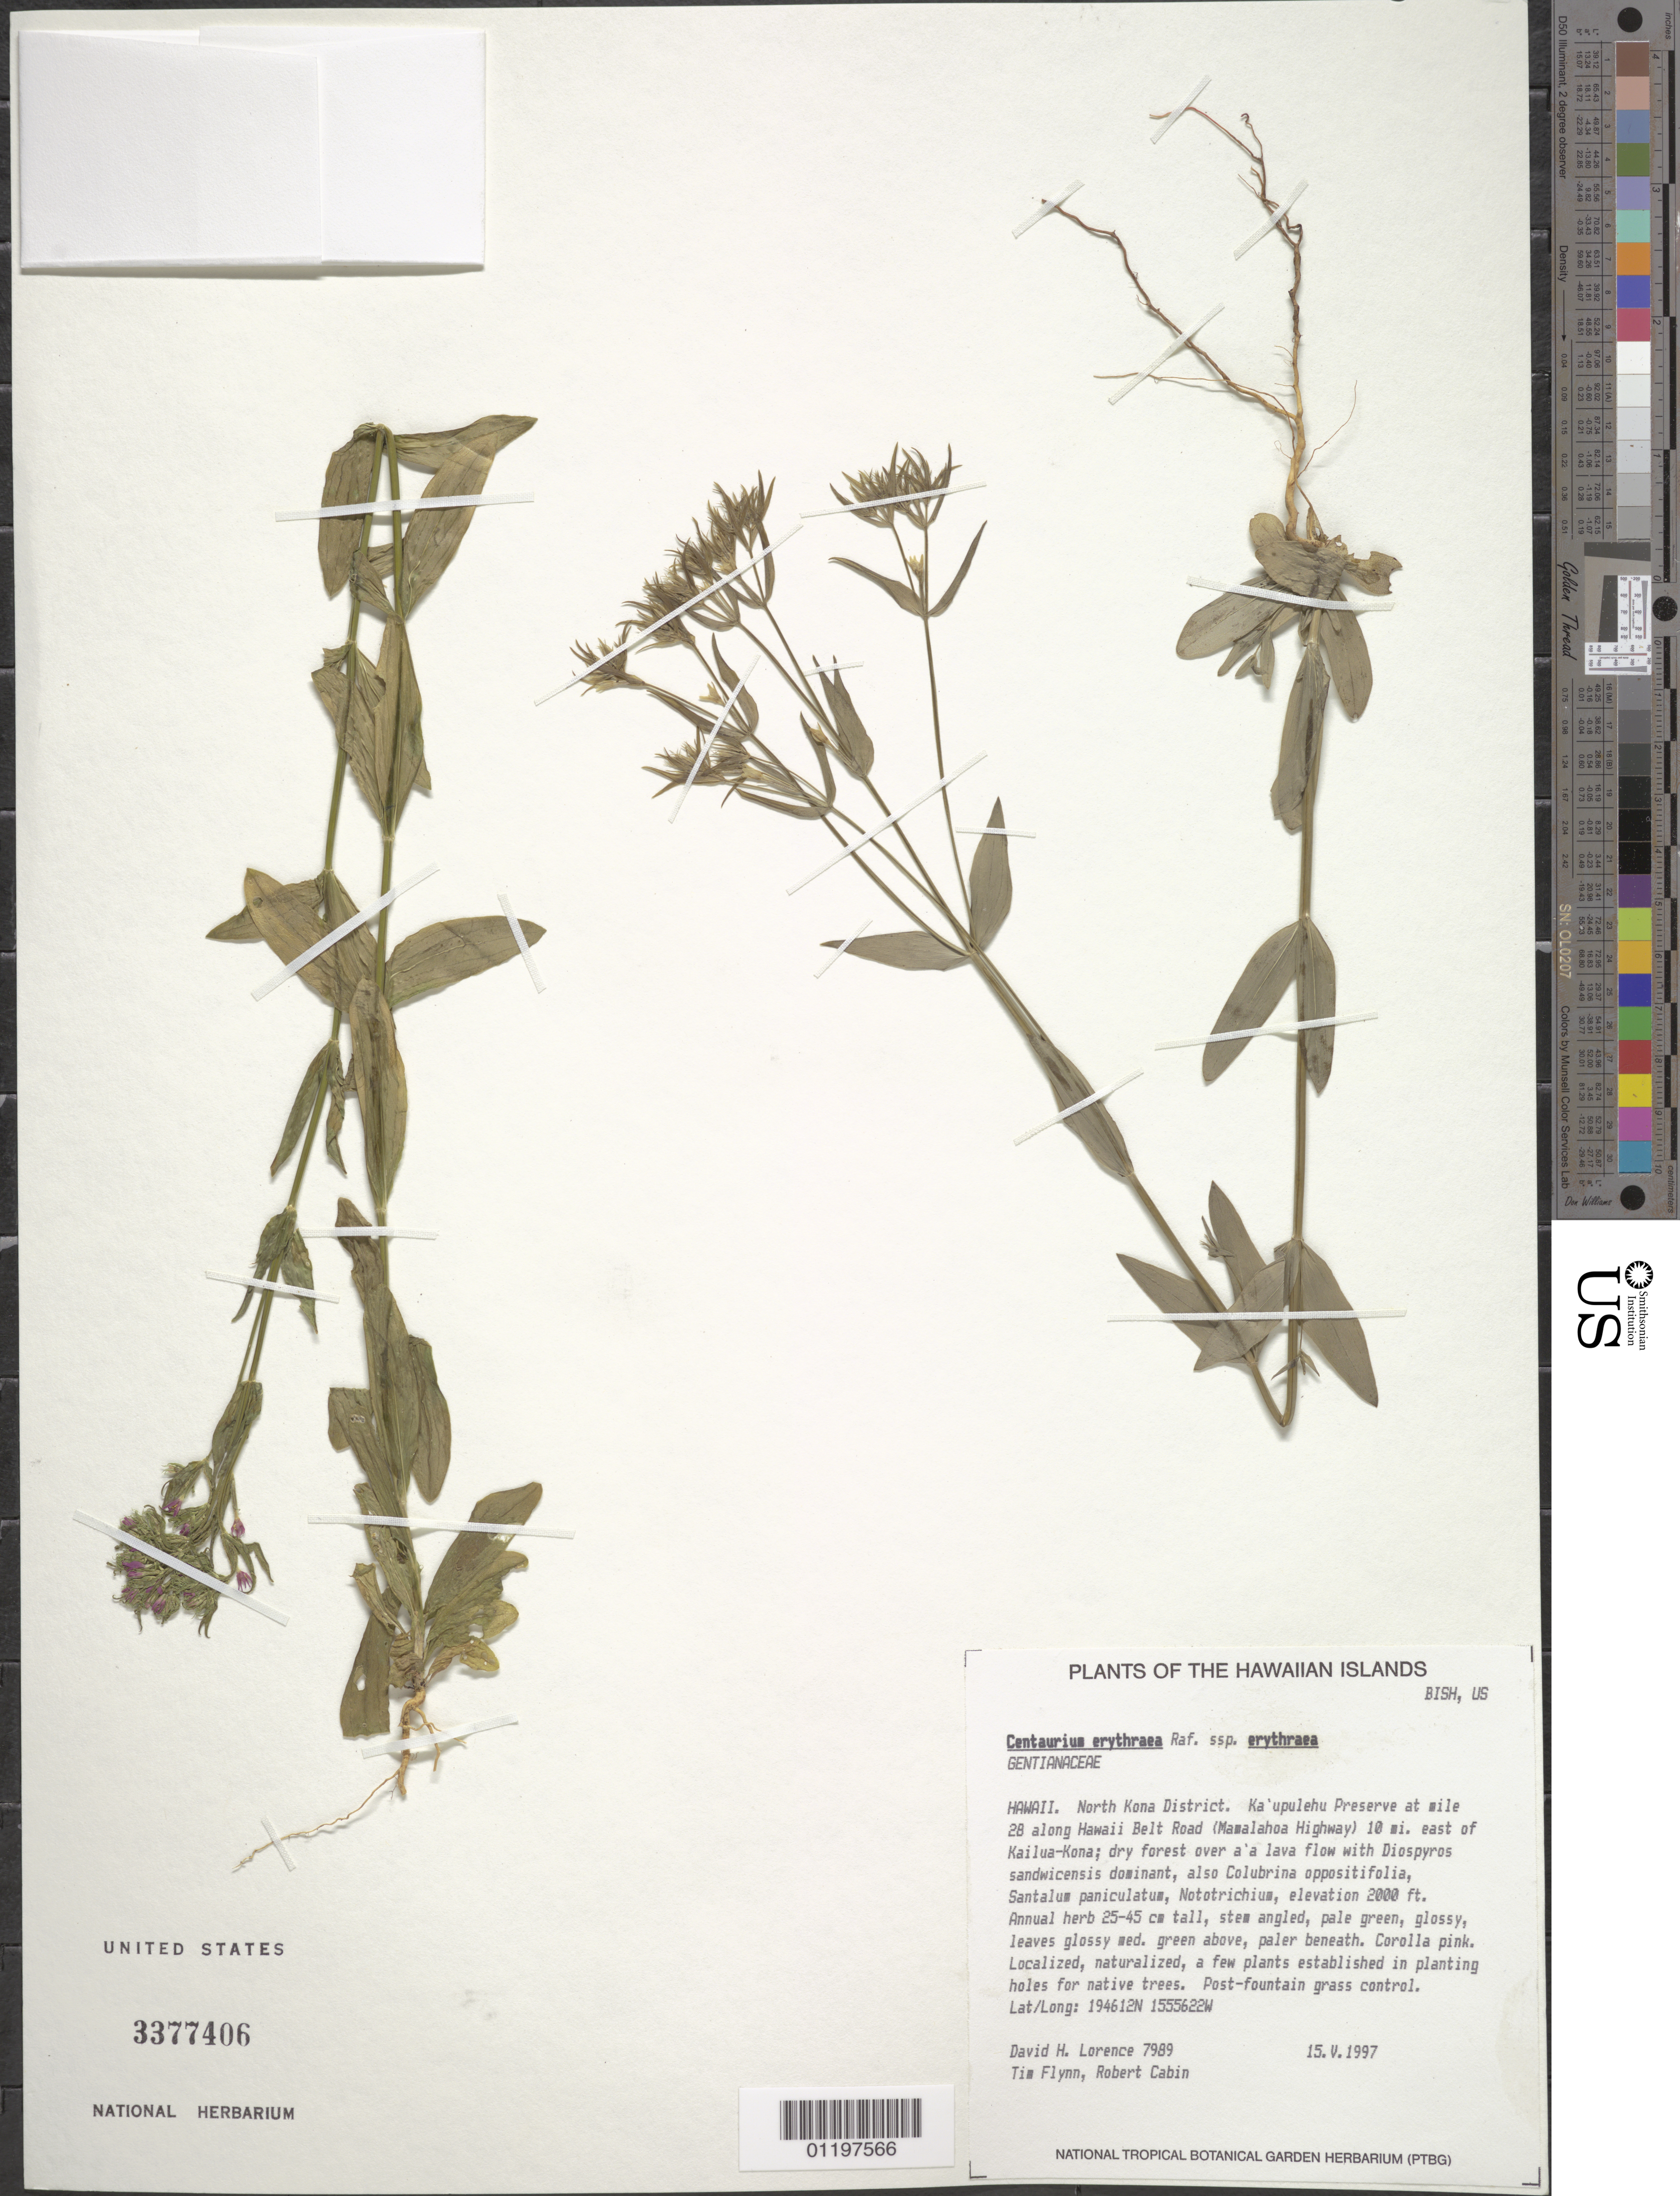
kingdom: Plantae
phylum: Tracheophyta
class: Magnoliopsida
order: Gentianales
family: Gentianaceae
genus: Centaurium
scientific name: Centaurium erythraea subsp. erythraea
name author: Rafn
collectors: D. Lorence, T. W. Flynn & R. Cabin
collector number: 7989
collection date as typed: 15 May 1997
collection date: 1997-05-15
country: United States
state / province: Hawaii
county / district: Hawaii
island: Hawaii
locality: North Kona District. Ka'upulehu Preserve at mile 28 along Hawaii Belt Road (Mamalahoa Highway) 10 miles east of Kailua-Kona.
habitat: Dry forest over a'a lava flow.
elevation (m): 610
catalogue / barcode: US 3377406